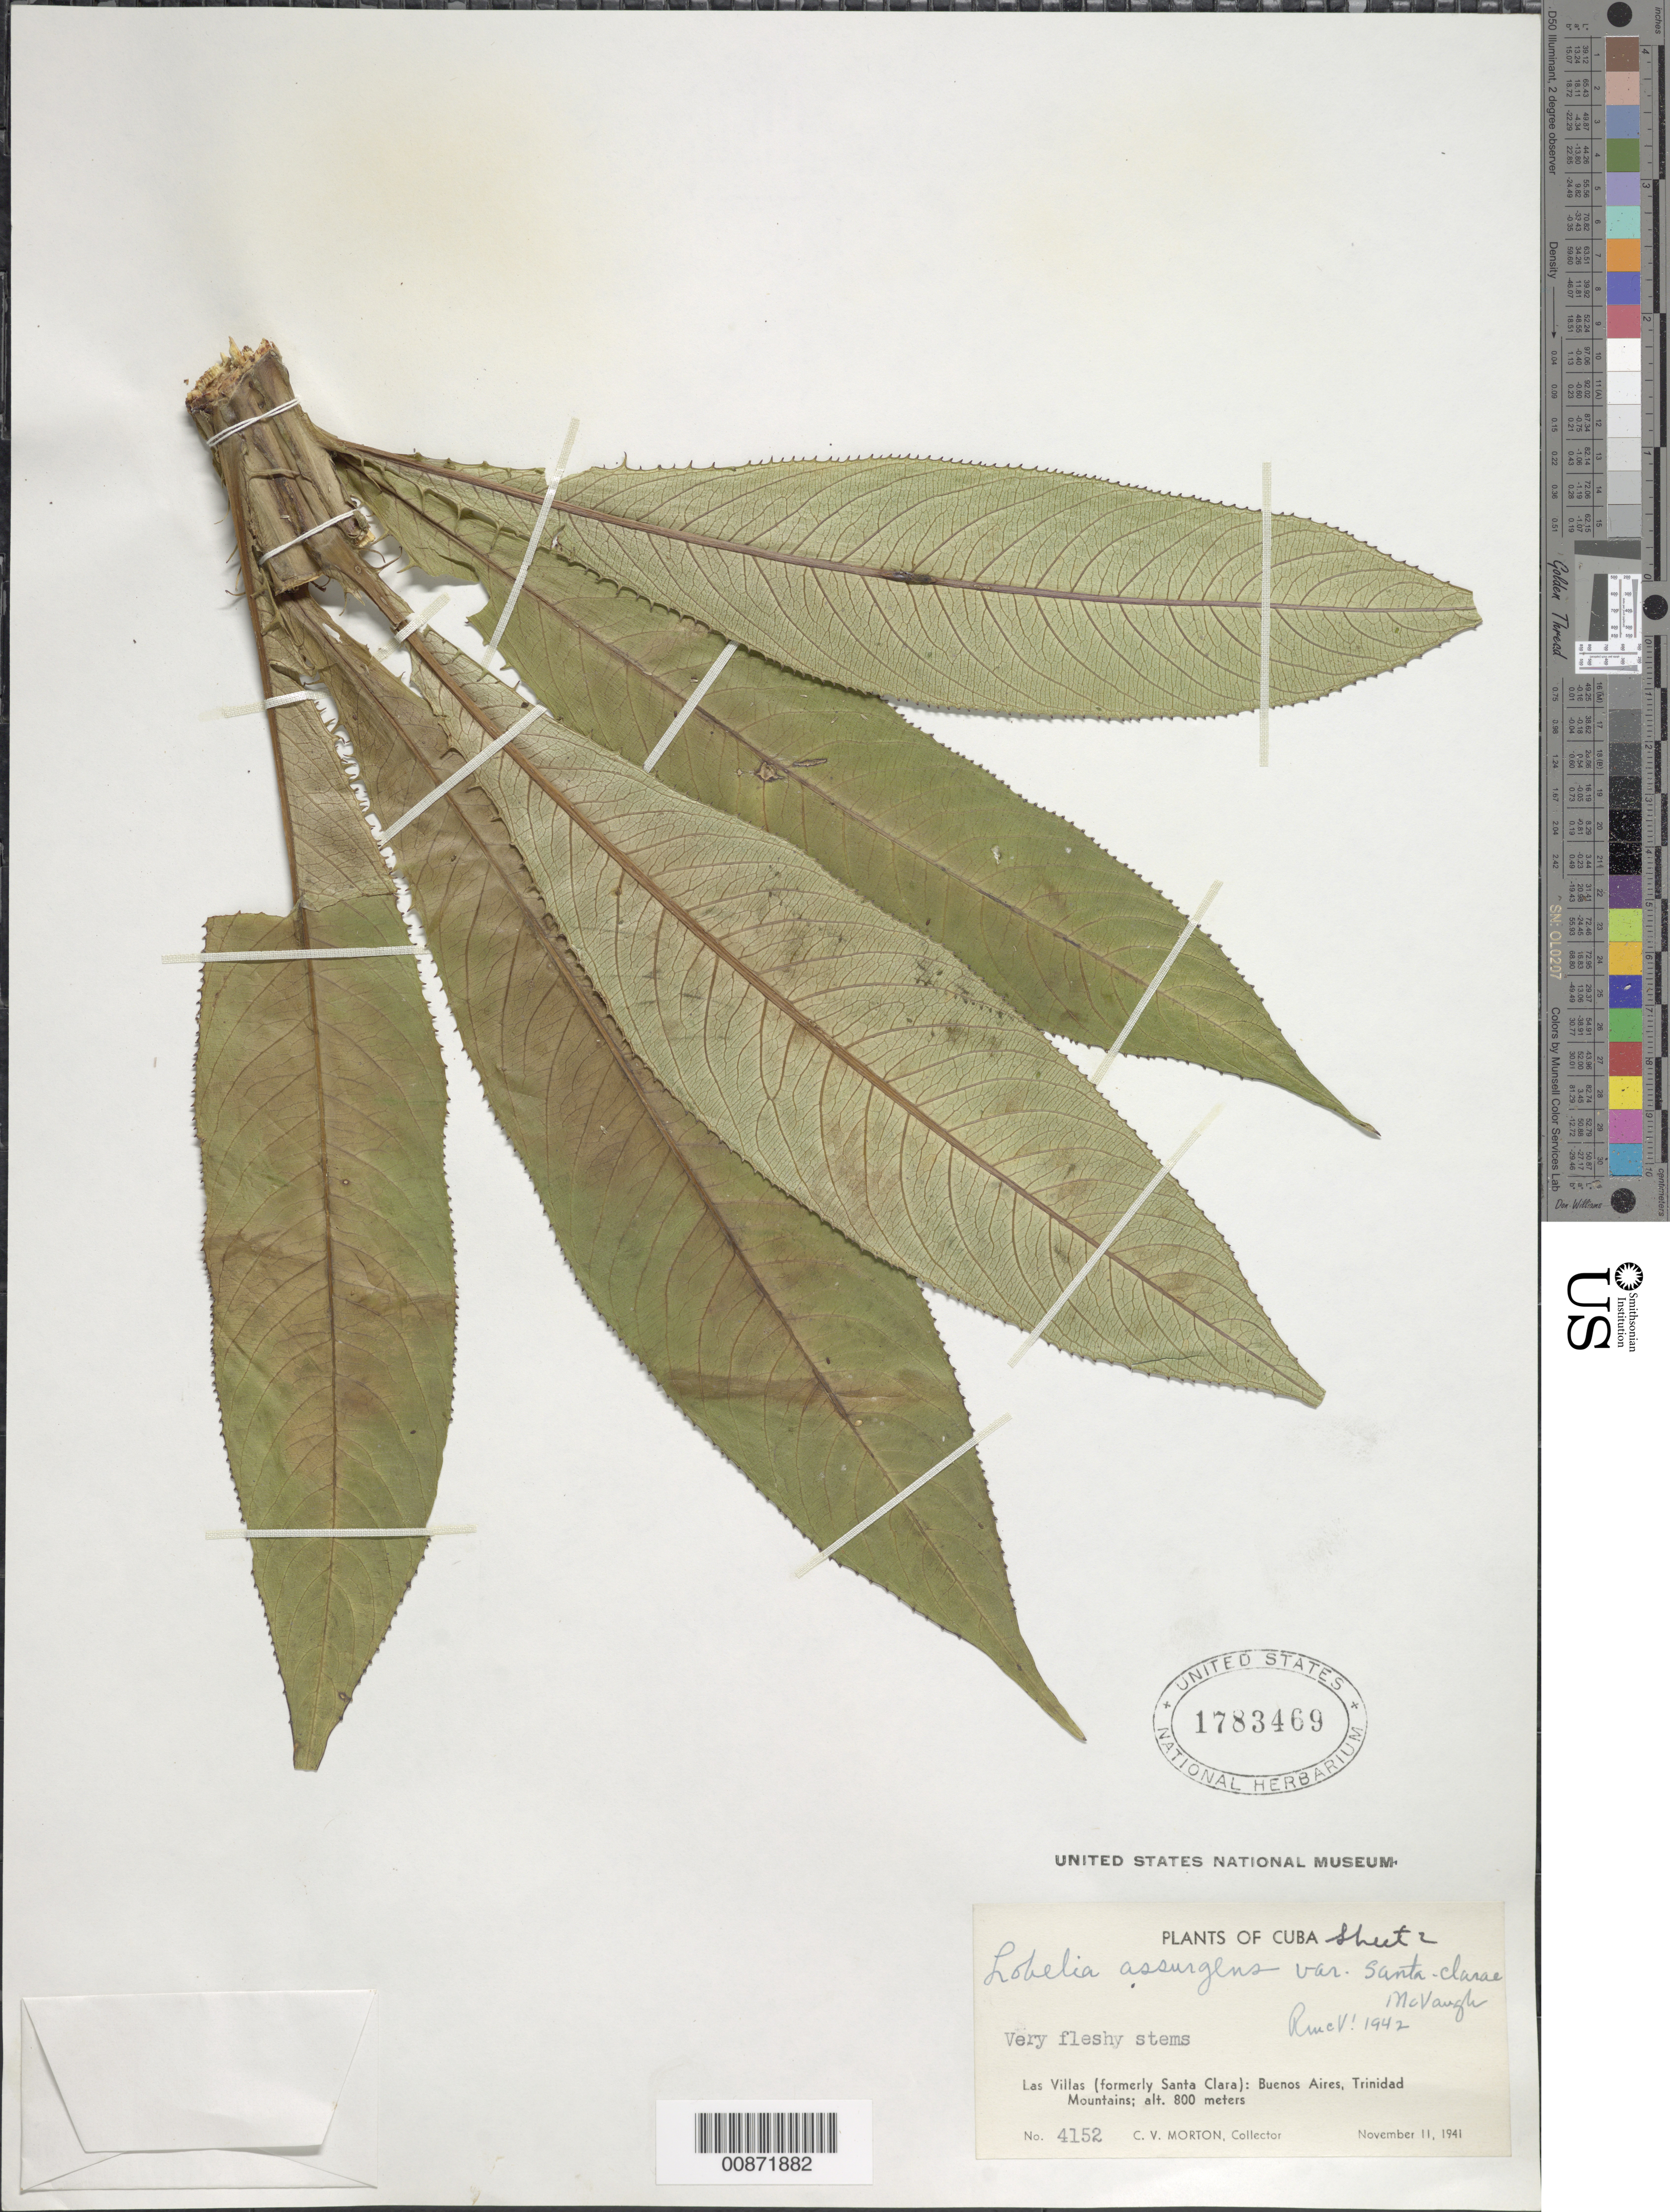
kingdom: Plantae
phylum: Tracheophyta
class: Magnoliopsida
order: Asterales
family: Campanulaceae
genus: Lobelia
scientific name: Lobelia assurgens var. assurgens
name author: L.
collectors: C. V. Morton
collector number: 4152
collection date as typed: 11 Nov 1941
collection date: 1941-11-11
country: Cuba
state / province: Las Villas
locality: Buenos Aires, Trinidad Mountains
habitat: Montane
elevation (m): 800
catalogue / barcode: US 1783469